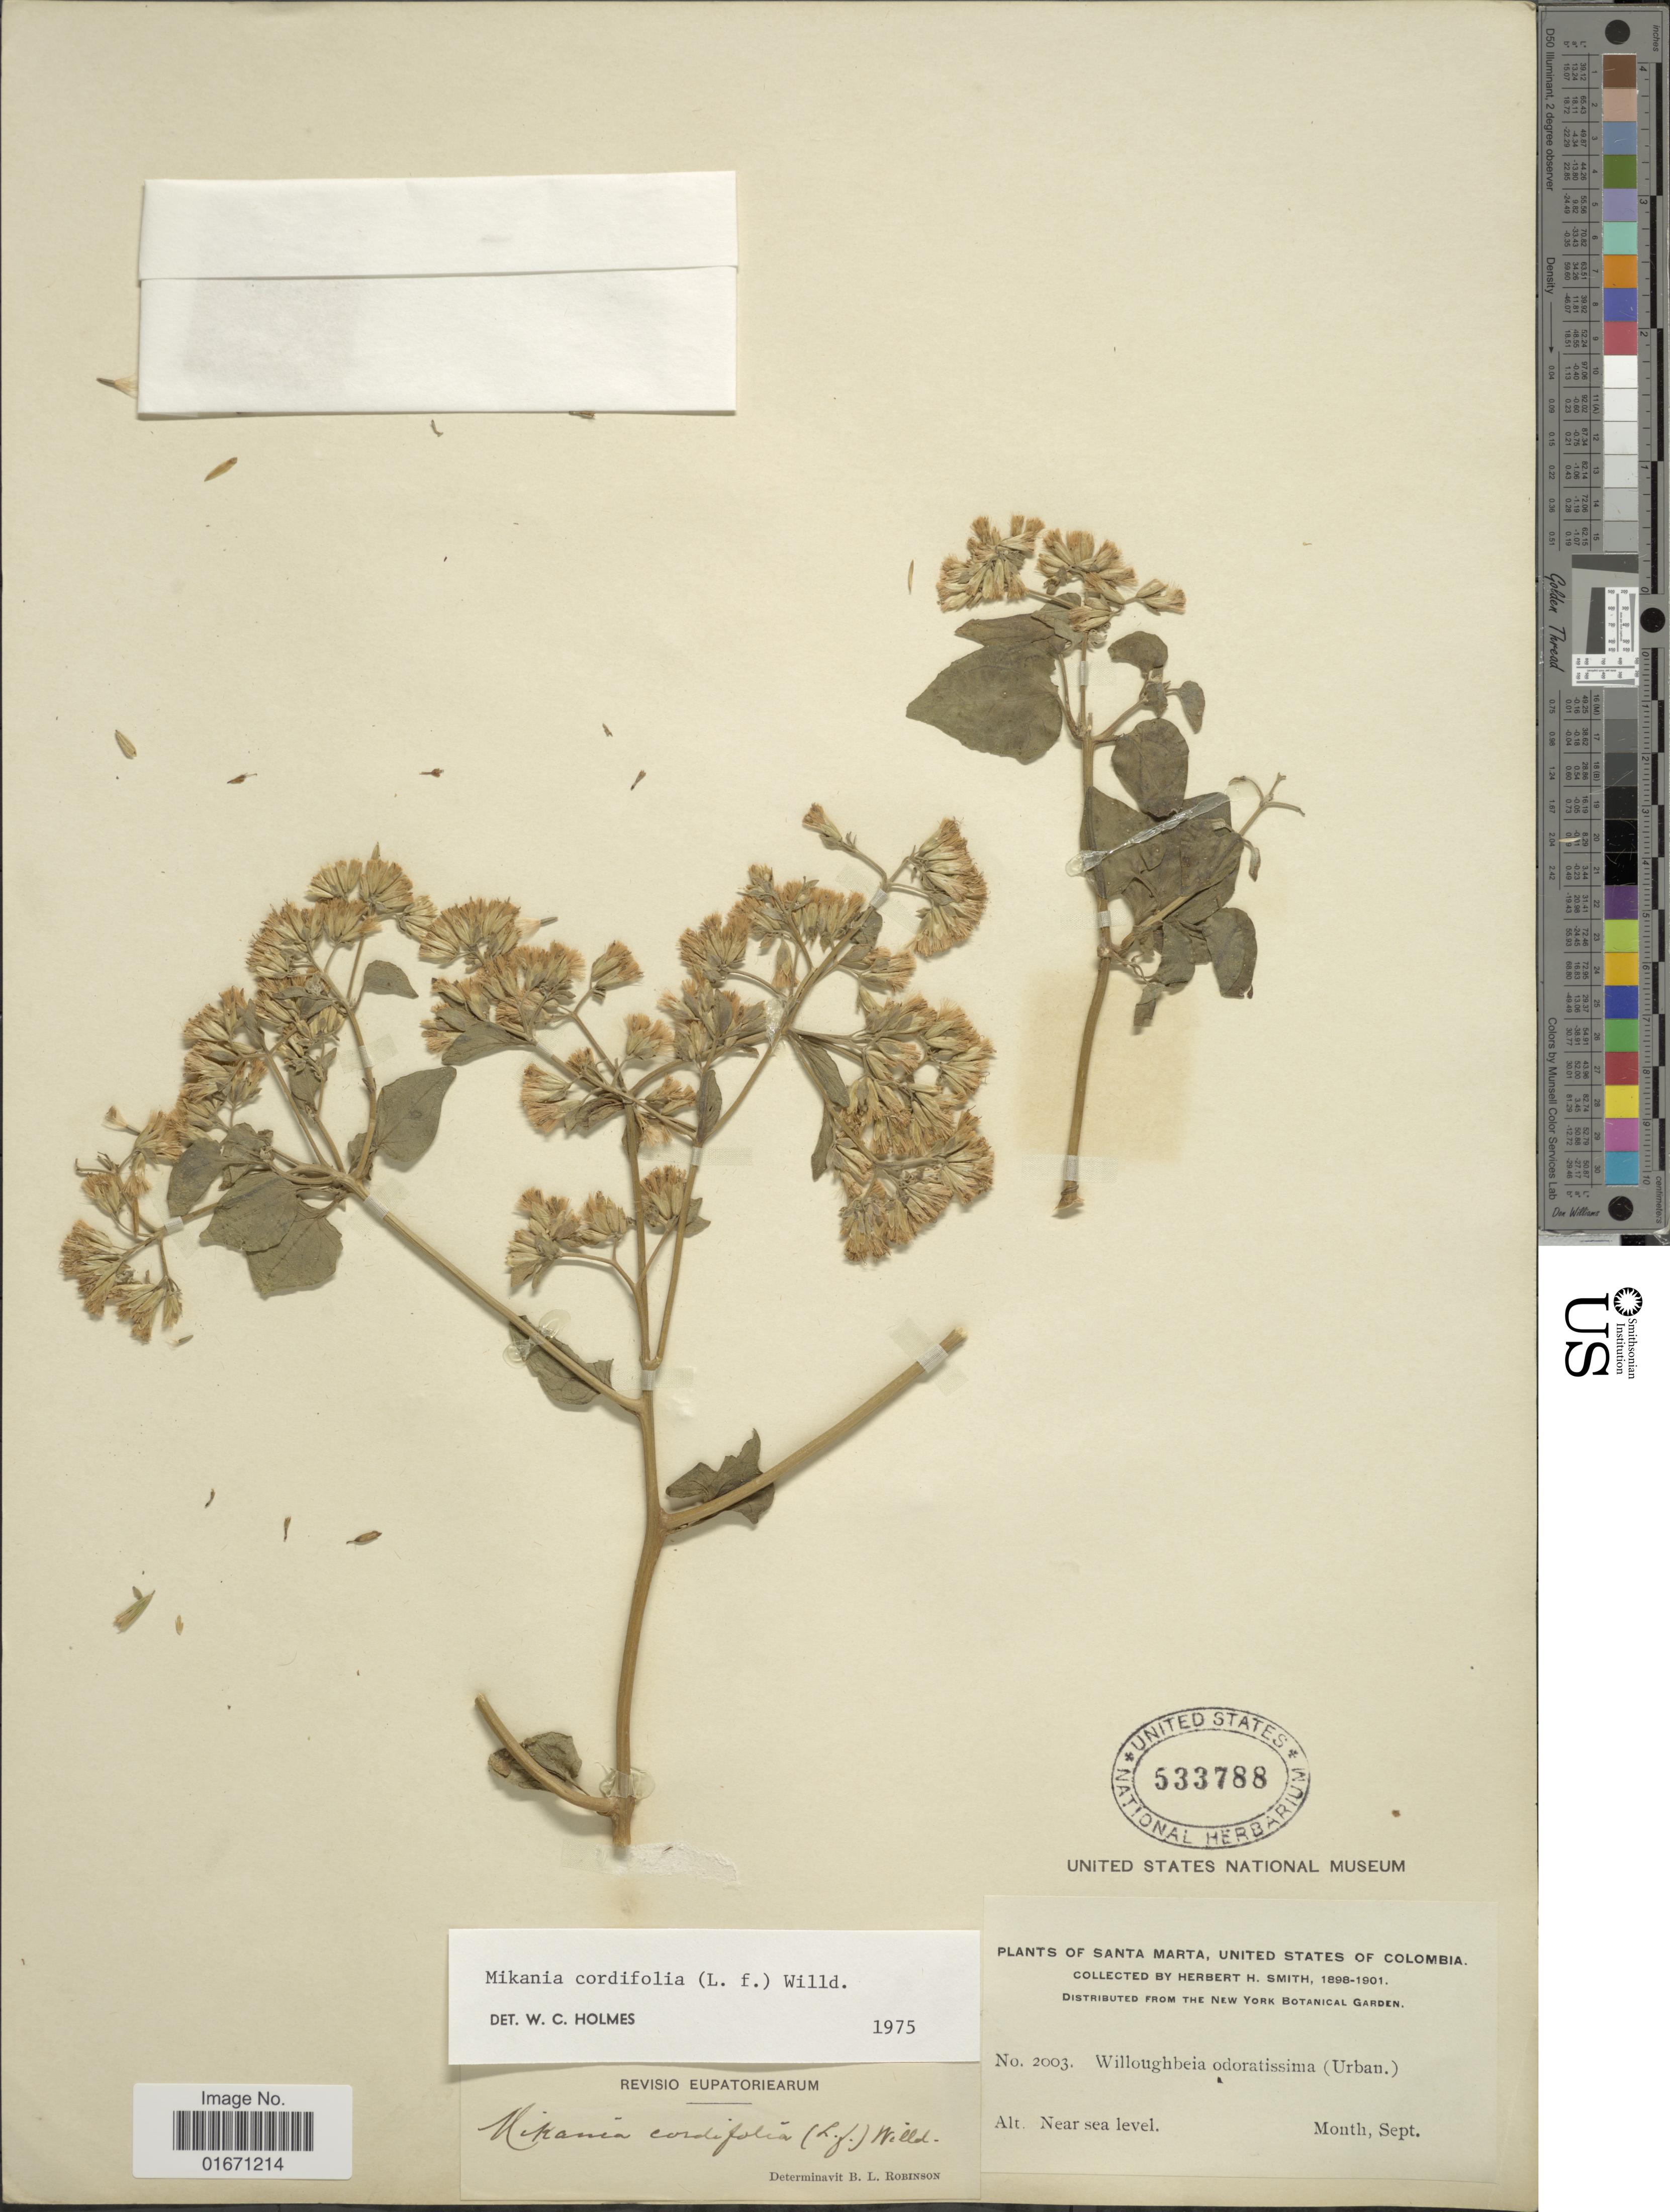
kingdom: Plantae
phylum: Tracheophyta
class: Magnoliopsida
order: Asterales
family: Asteraceae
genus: Mikania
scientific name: Mikania cordifolia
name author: Kunth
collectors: Herbert H. Smith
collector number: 2003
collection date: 1898-09/1901-09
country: Colombia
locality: Santa Marta, United States of Colombia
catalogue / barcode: US 533788